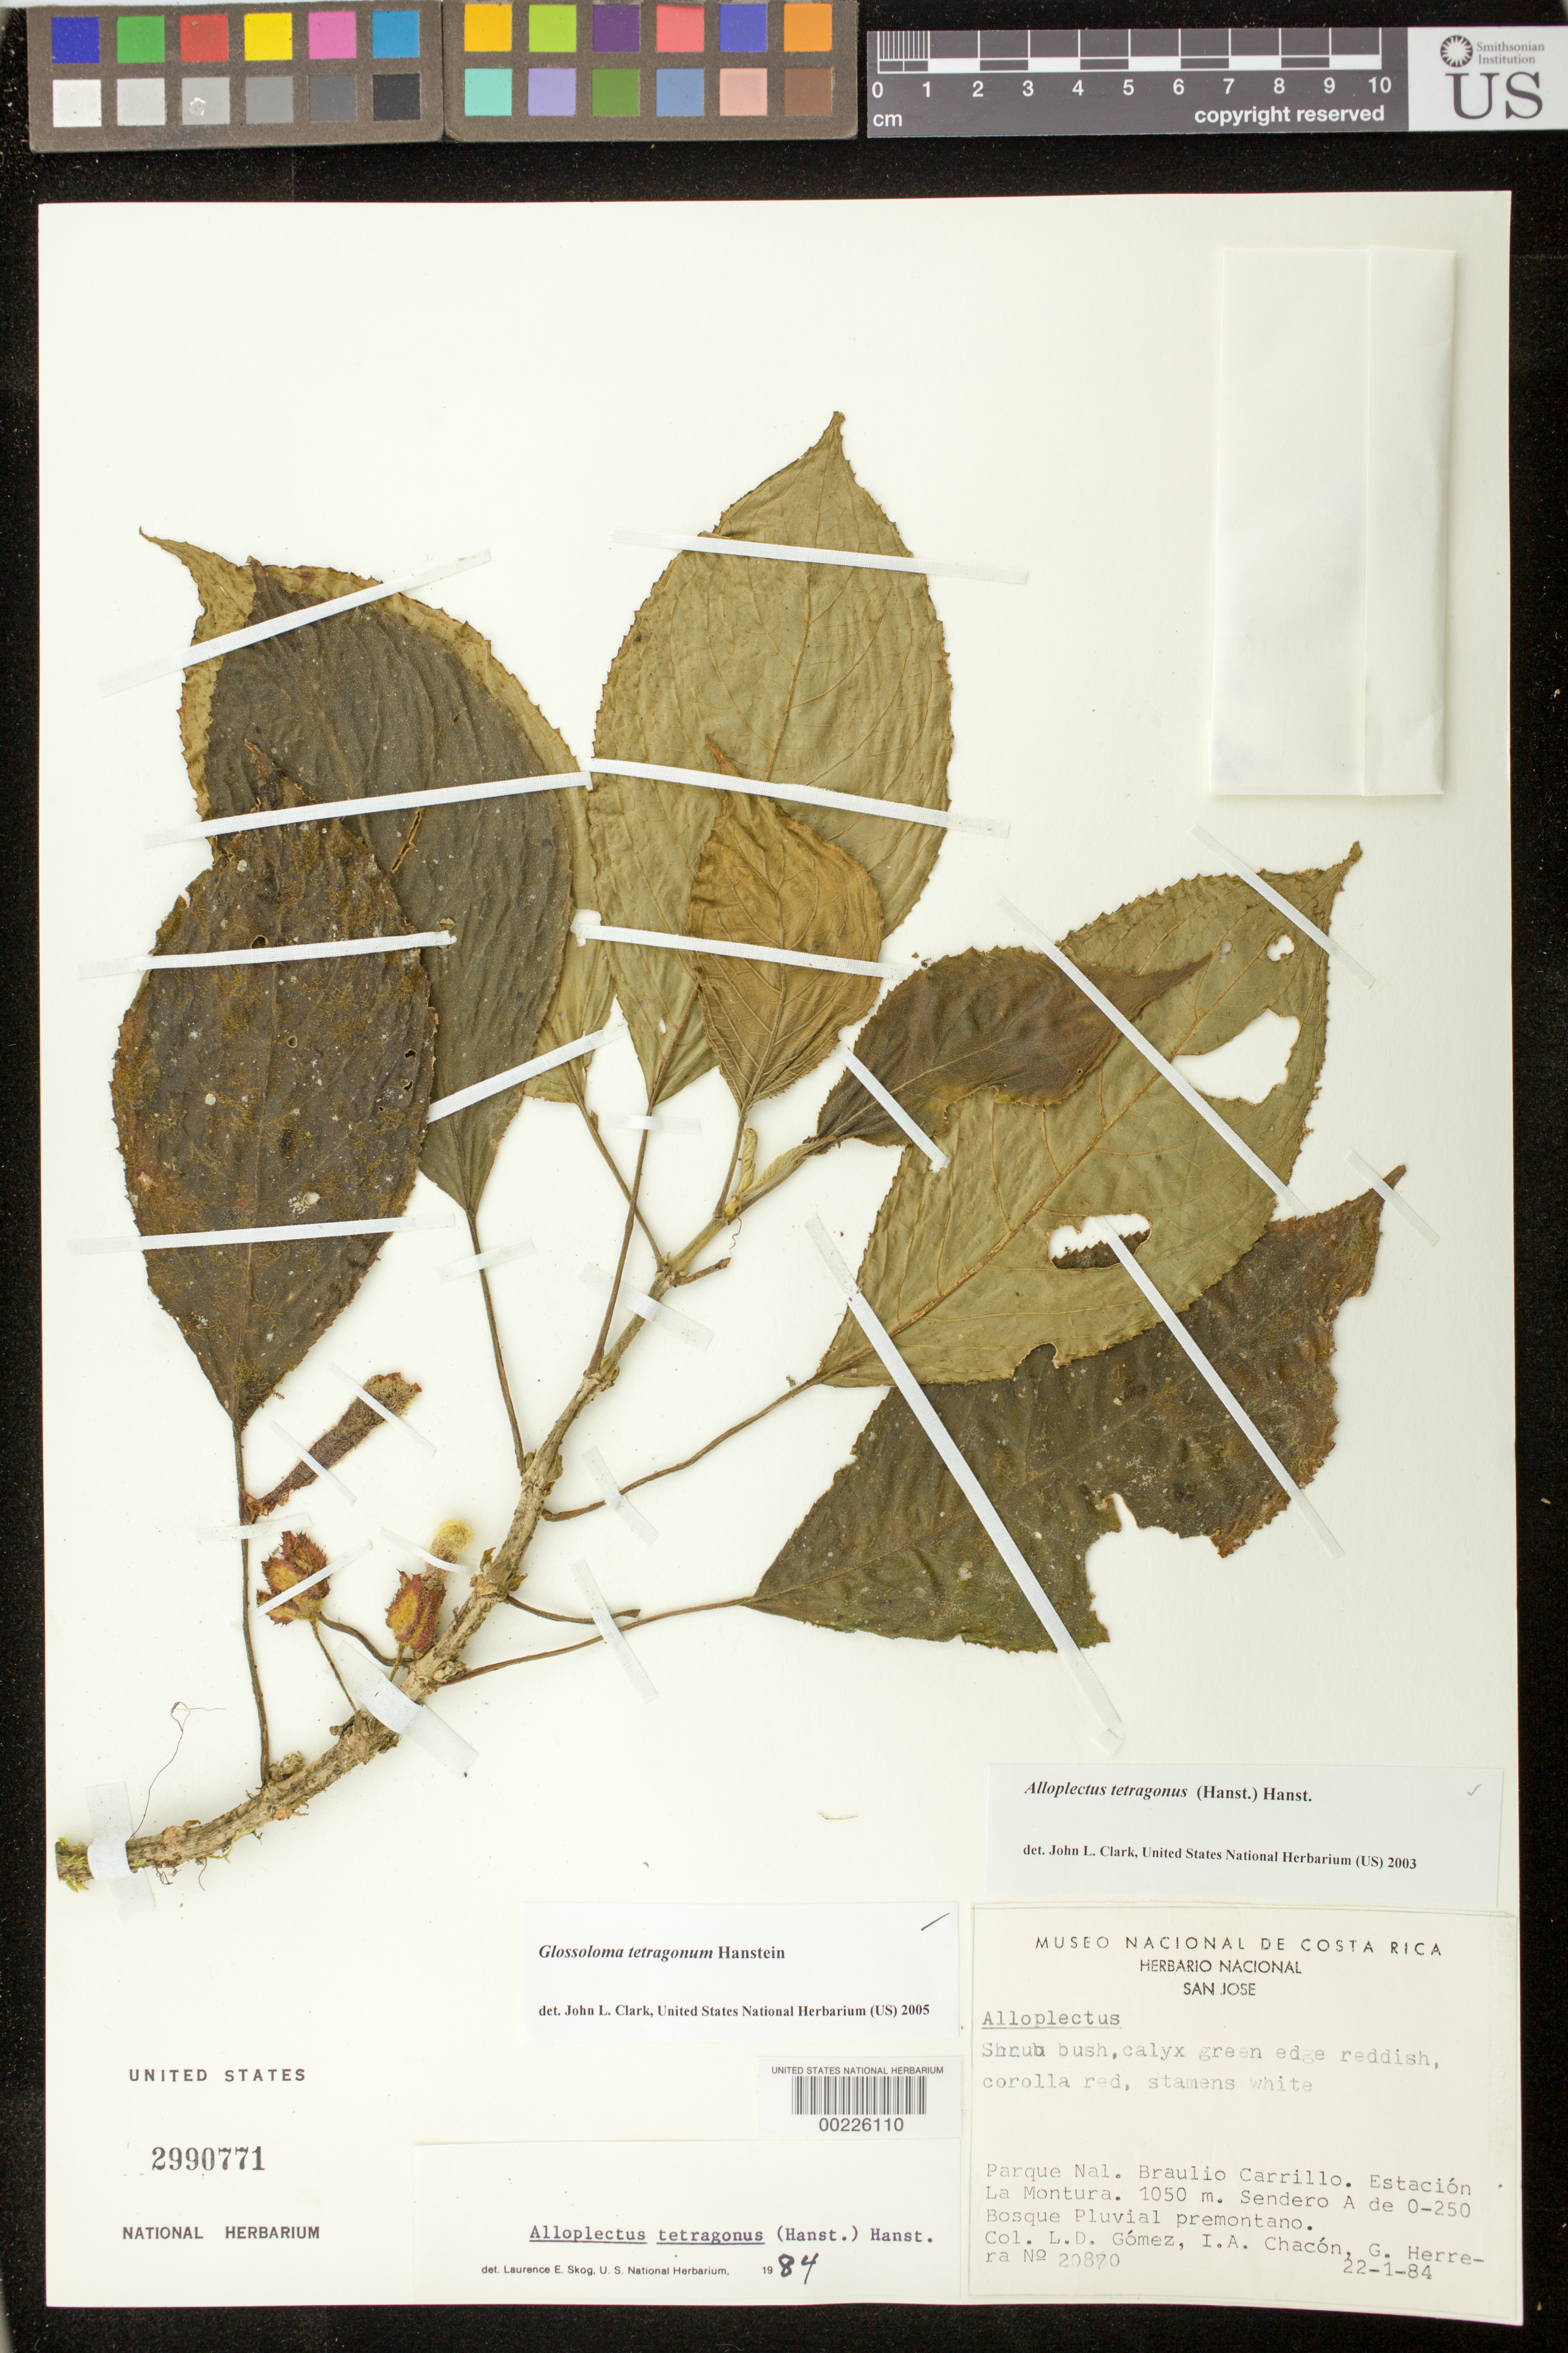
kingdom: Plantae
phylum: Tracheophyta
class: Magnoliopsida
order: Lamiales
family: Gesneriaceae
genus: Glossoloma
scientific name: Glossoloma tetragonum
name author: Hanst.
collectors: L. D. Gómez, I. Chacón & G. Herrera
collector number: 20870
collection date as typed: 22 Jan 1984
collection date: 1984-01-22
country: Costa Rica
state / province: San José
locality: Braulio Carrillo Nat'l Park, Estacion La Montura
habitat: Premontane rain forest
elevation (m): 1050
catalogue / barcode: US 2990771